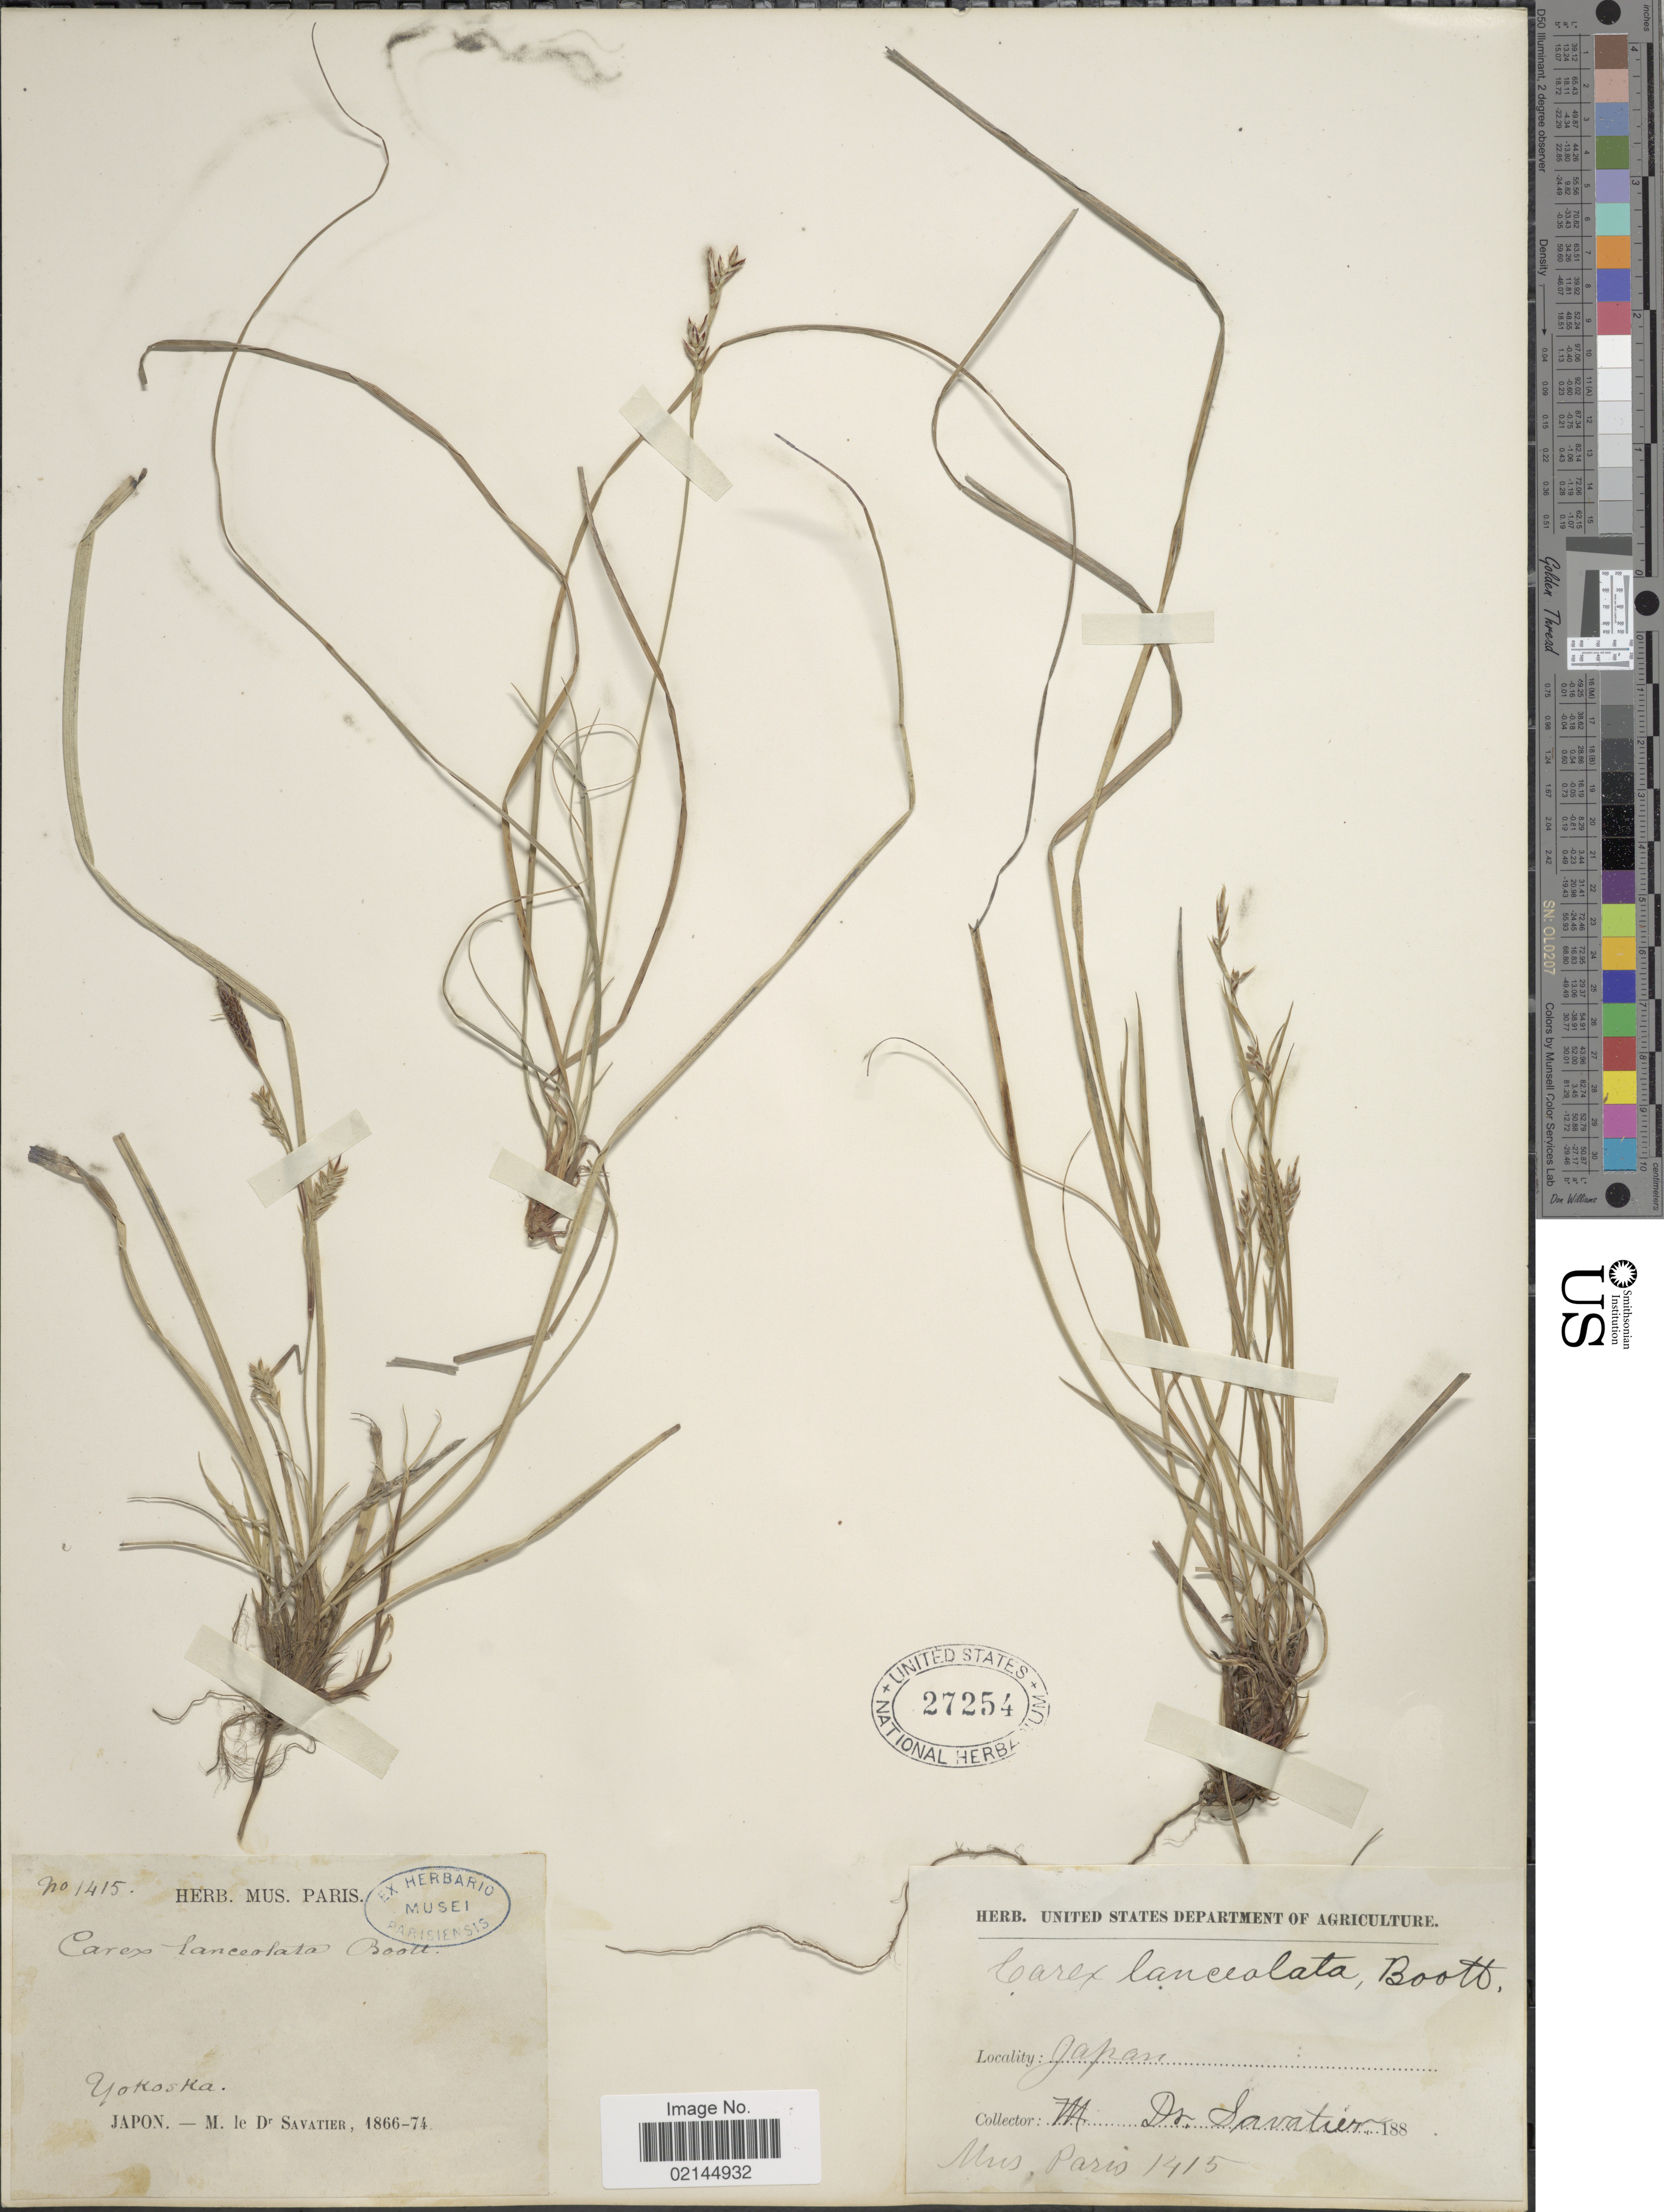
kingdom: Plantae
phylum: Tracheophyta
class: Liliopsida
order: Poales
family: Cyperaceae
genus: Carex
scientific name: Carex lanceolata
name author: Boott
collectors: Savatier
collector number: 1415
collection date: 1866/1874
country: Japan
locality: Yokoska, Japon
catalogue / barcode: US 27254